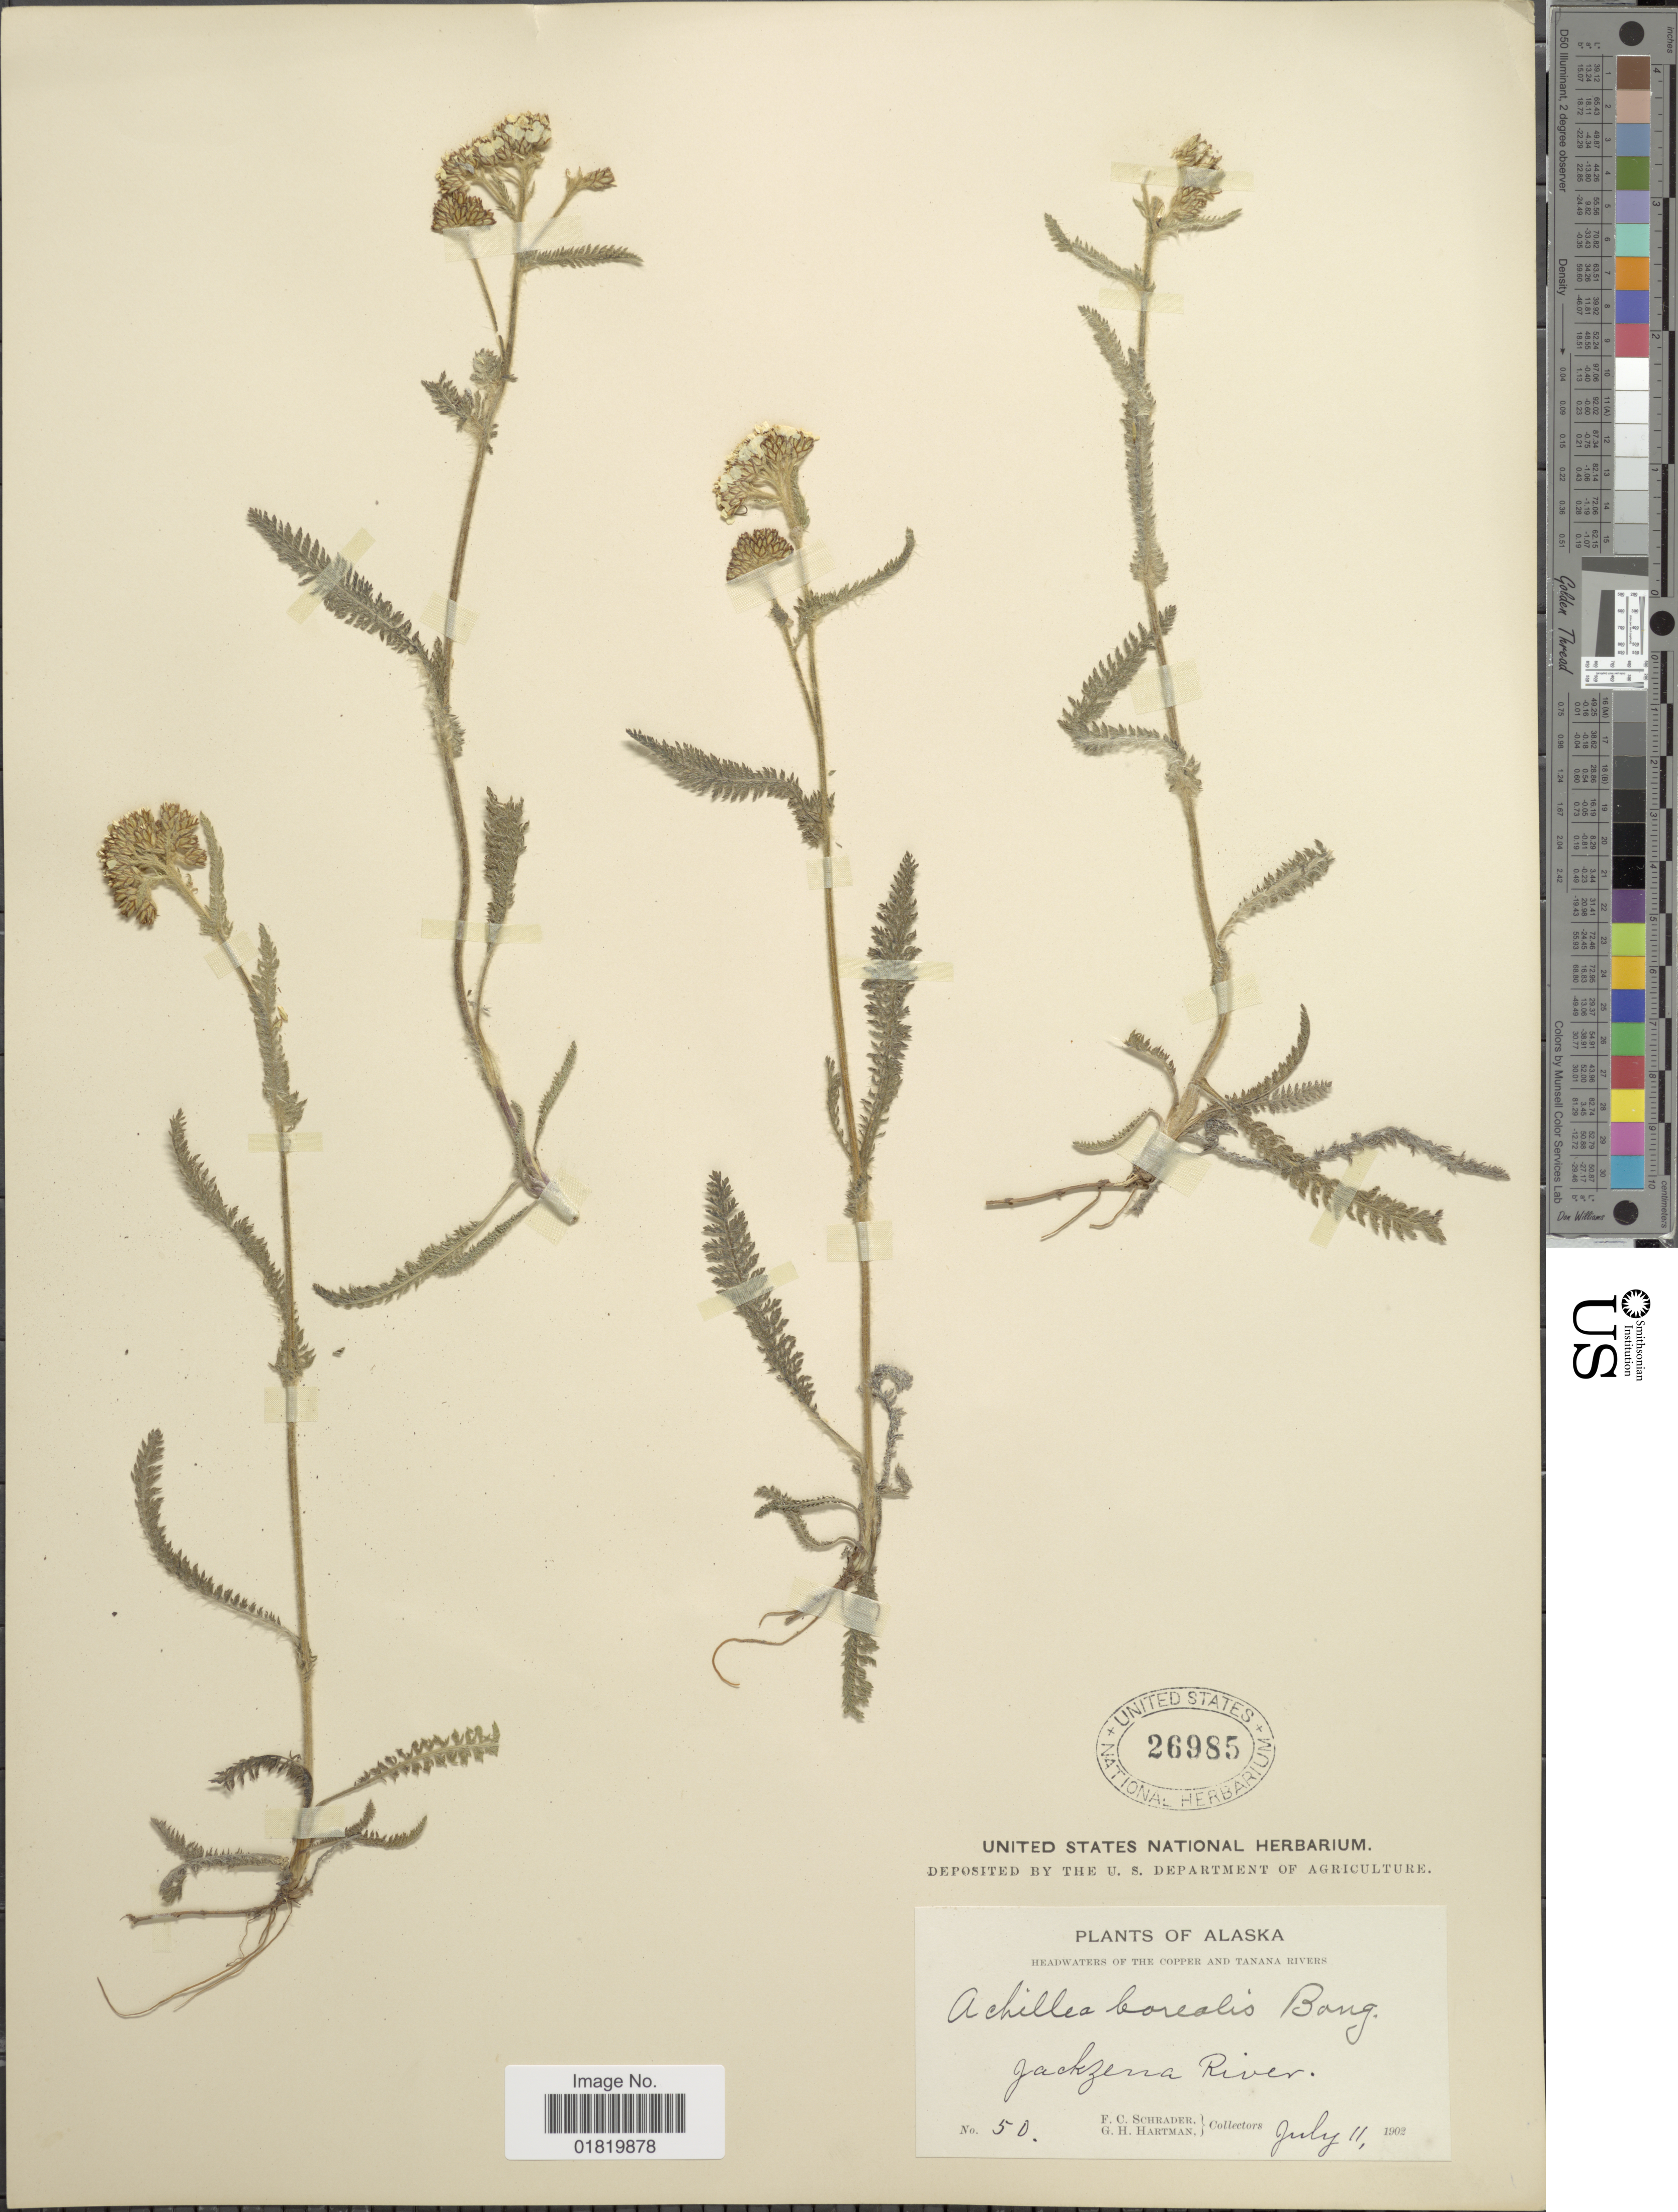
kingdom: Plantae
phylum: Tracheophyta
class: Magnoliopsida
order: Asterales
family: Asteraceae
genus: Achillea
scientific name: Achillea borealis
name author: Bong.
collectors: F. C. Schrader & G. H. Hartman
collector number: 50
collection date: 1902-07-11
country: United States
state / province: Alaska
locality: Headwaters of the Copper and Tanana Rivers. Jackzena River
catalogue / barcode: US 26985